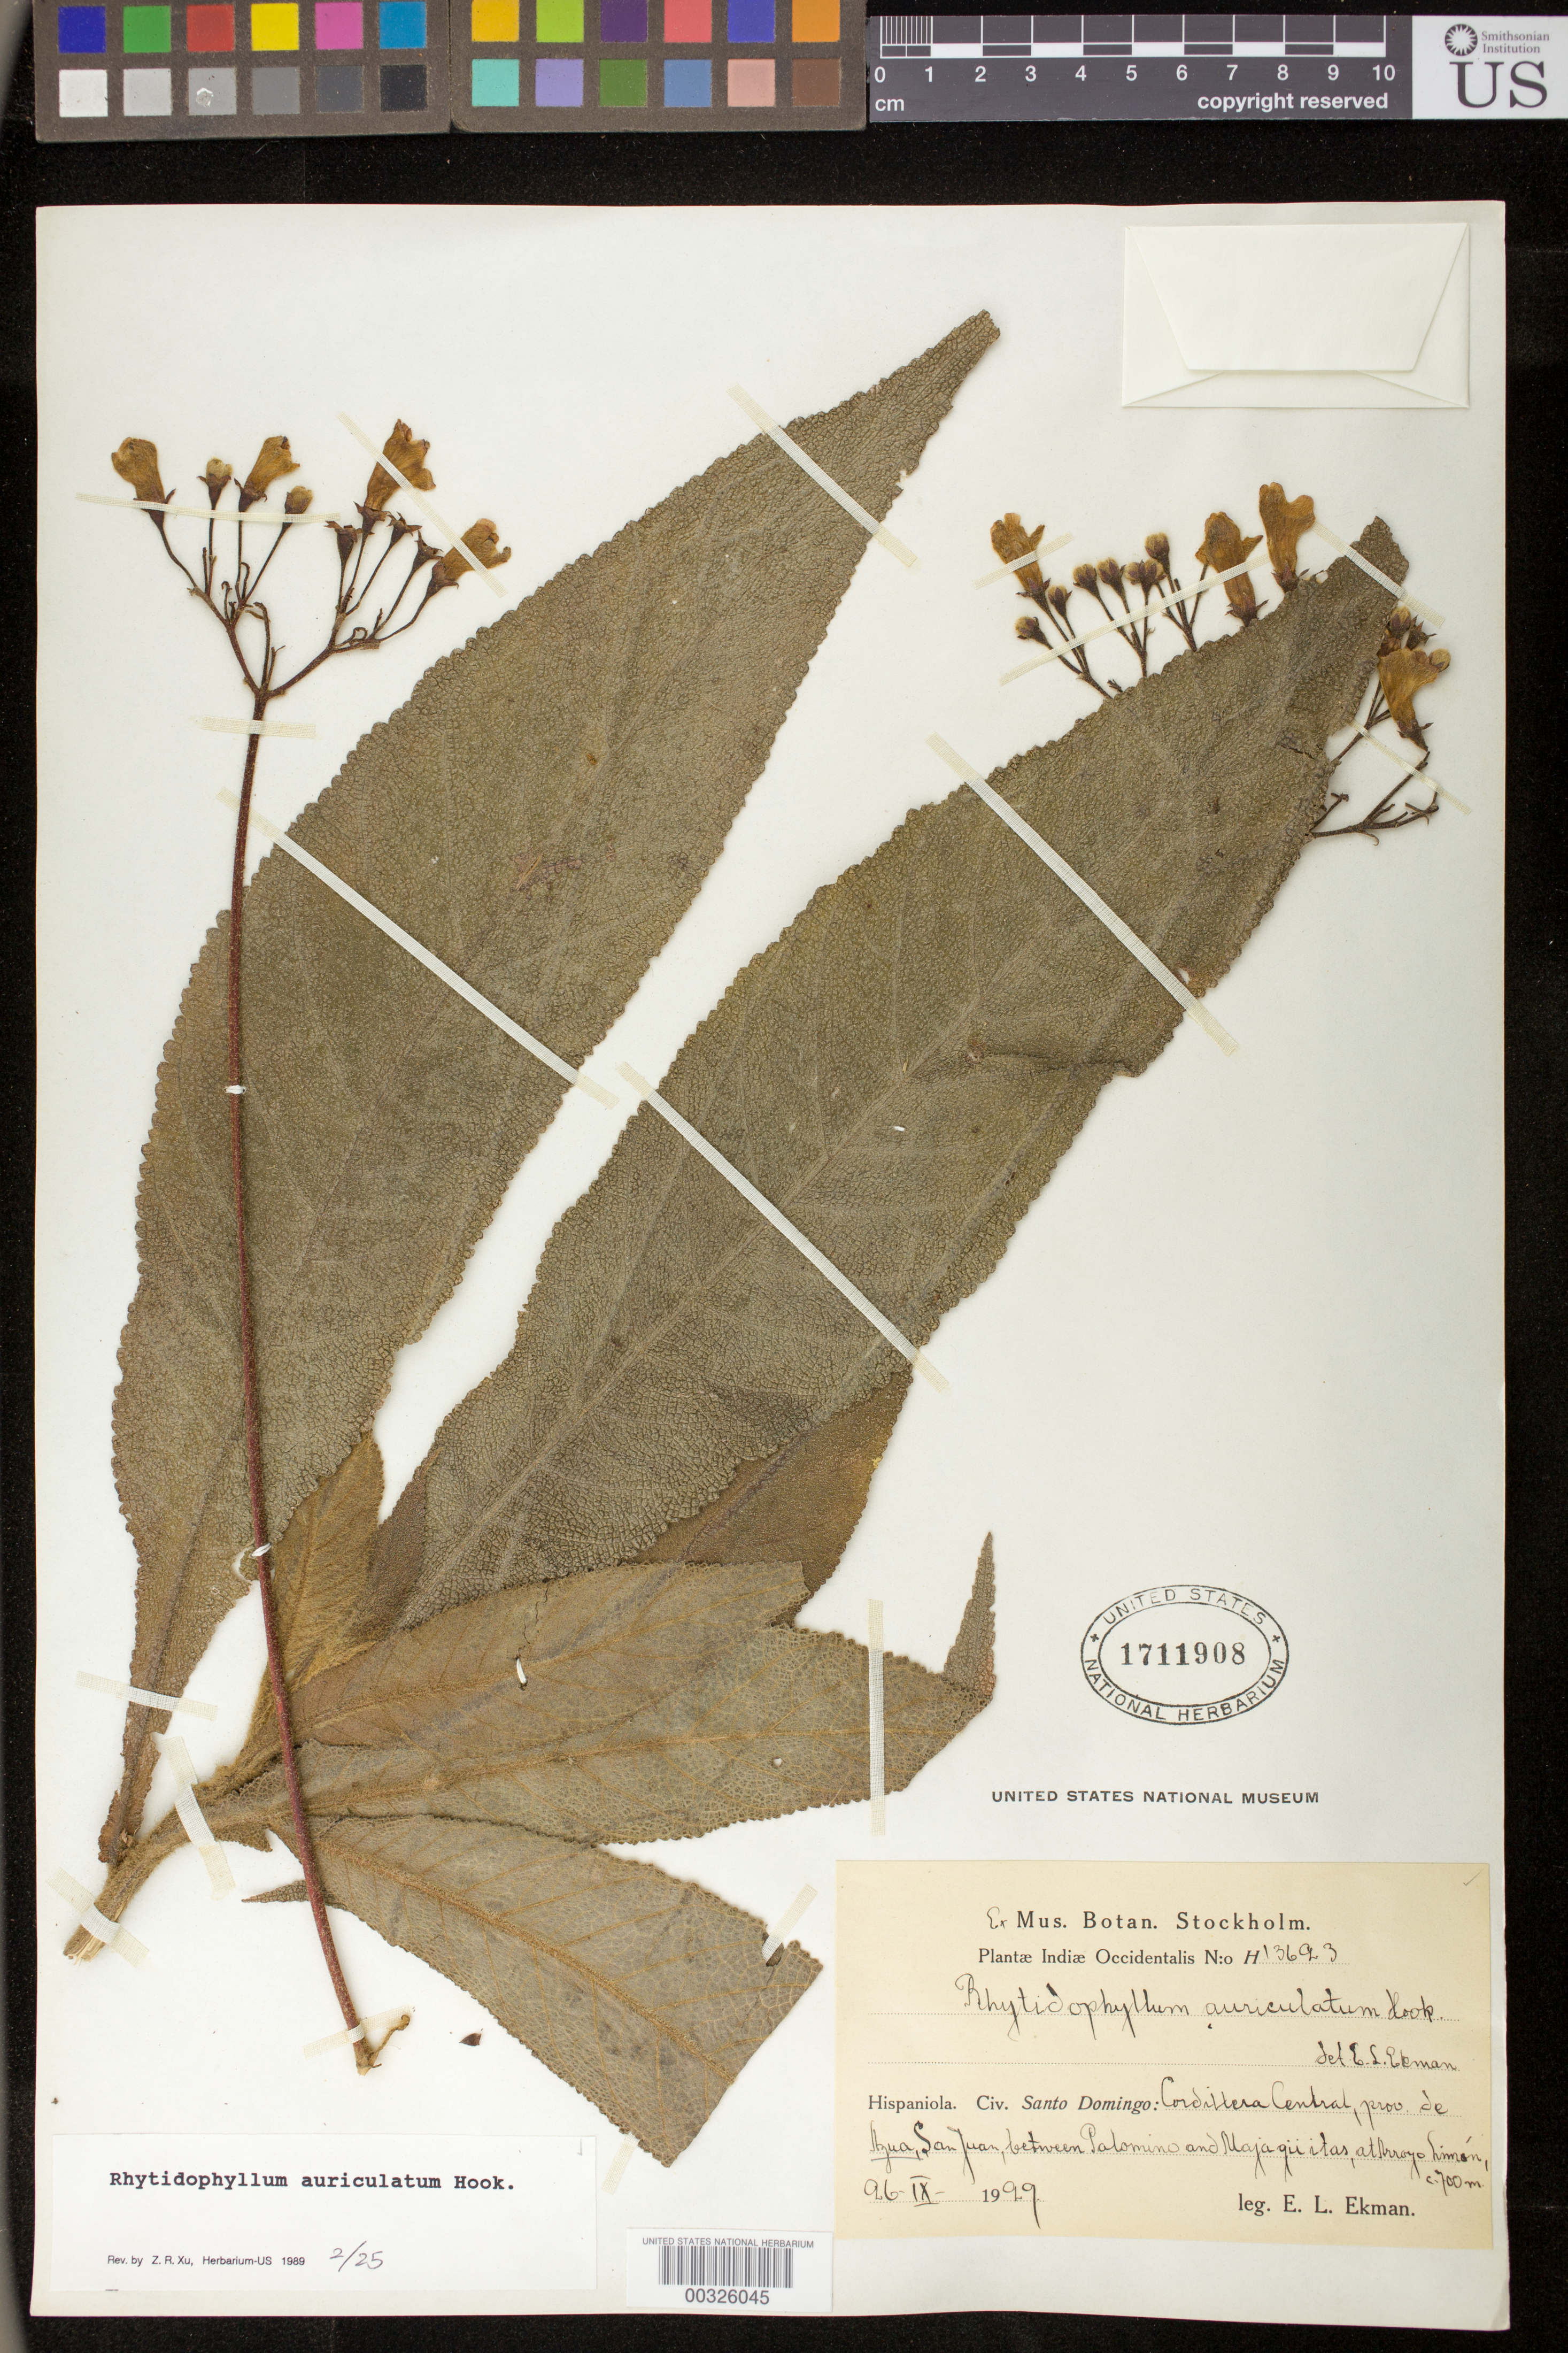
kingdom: Plantae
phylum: Tracheophyta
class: Magnoliopsida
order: Lamiales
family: Gesneriaceae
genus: Rhytidophyllum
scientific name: Rhytidophyllum auriculatum var. angustatum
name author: Urb.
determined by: Skog, Laurence E.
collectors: E. L. Ekman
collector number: H 13623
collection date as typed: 26 Sep 1929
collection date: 1929-09-26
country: Dominican Republic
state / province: Azua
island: Hispaniola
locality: Cordillera Central, San Juan, between Palomino and Majaquitas, at Arroyo Limón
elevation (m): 700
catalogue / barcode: US 1711908